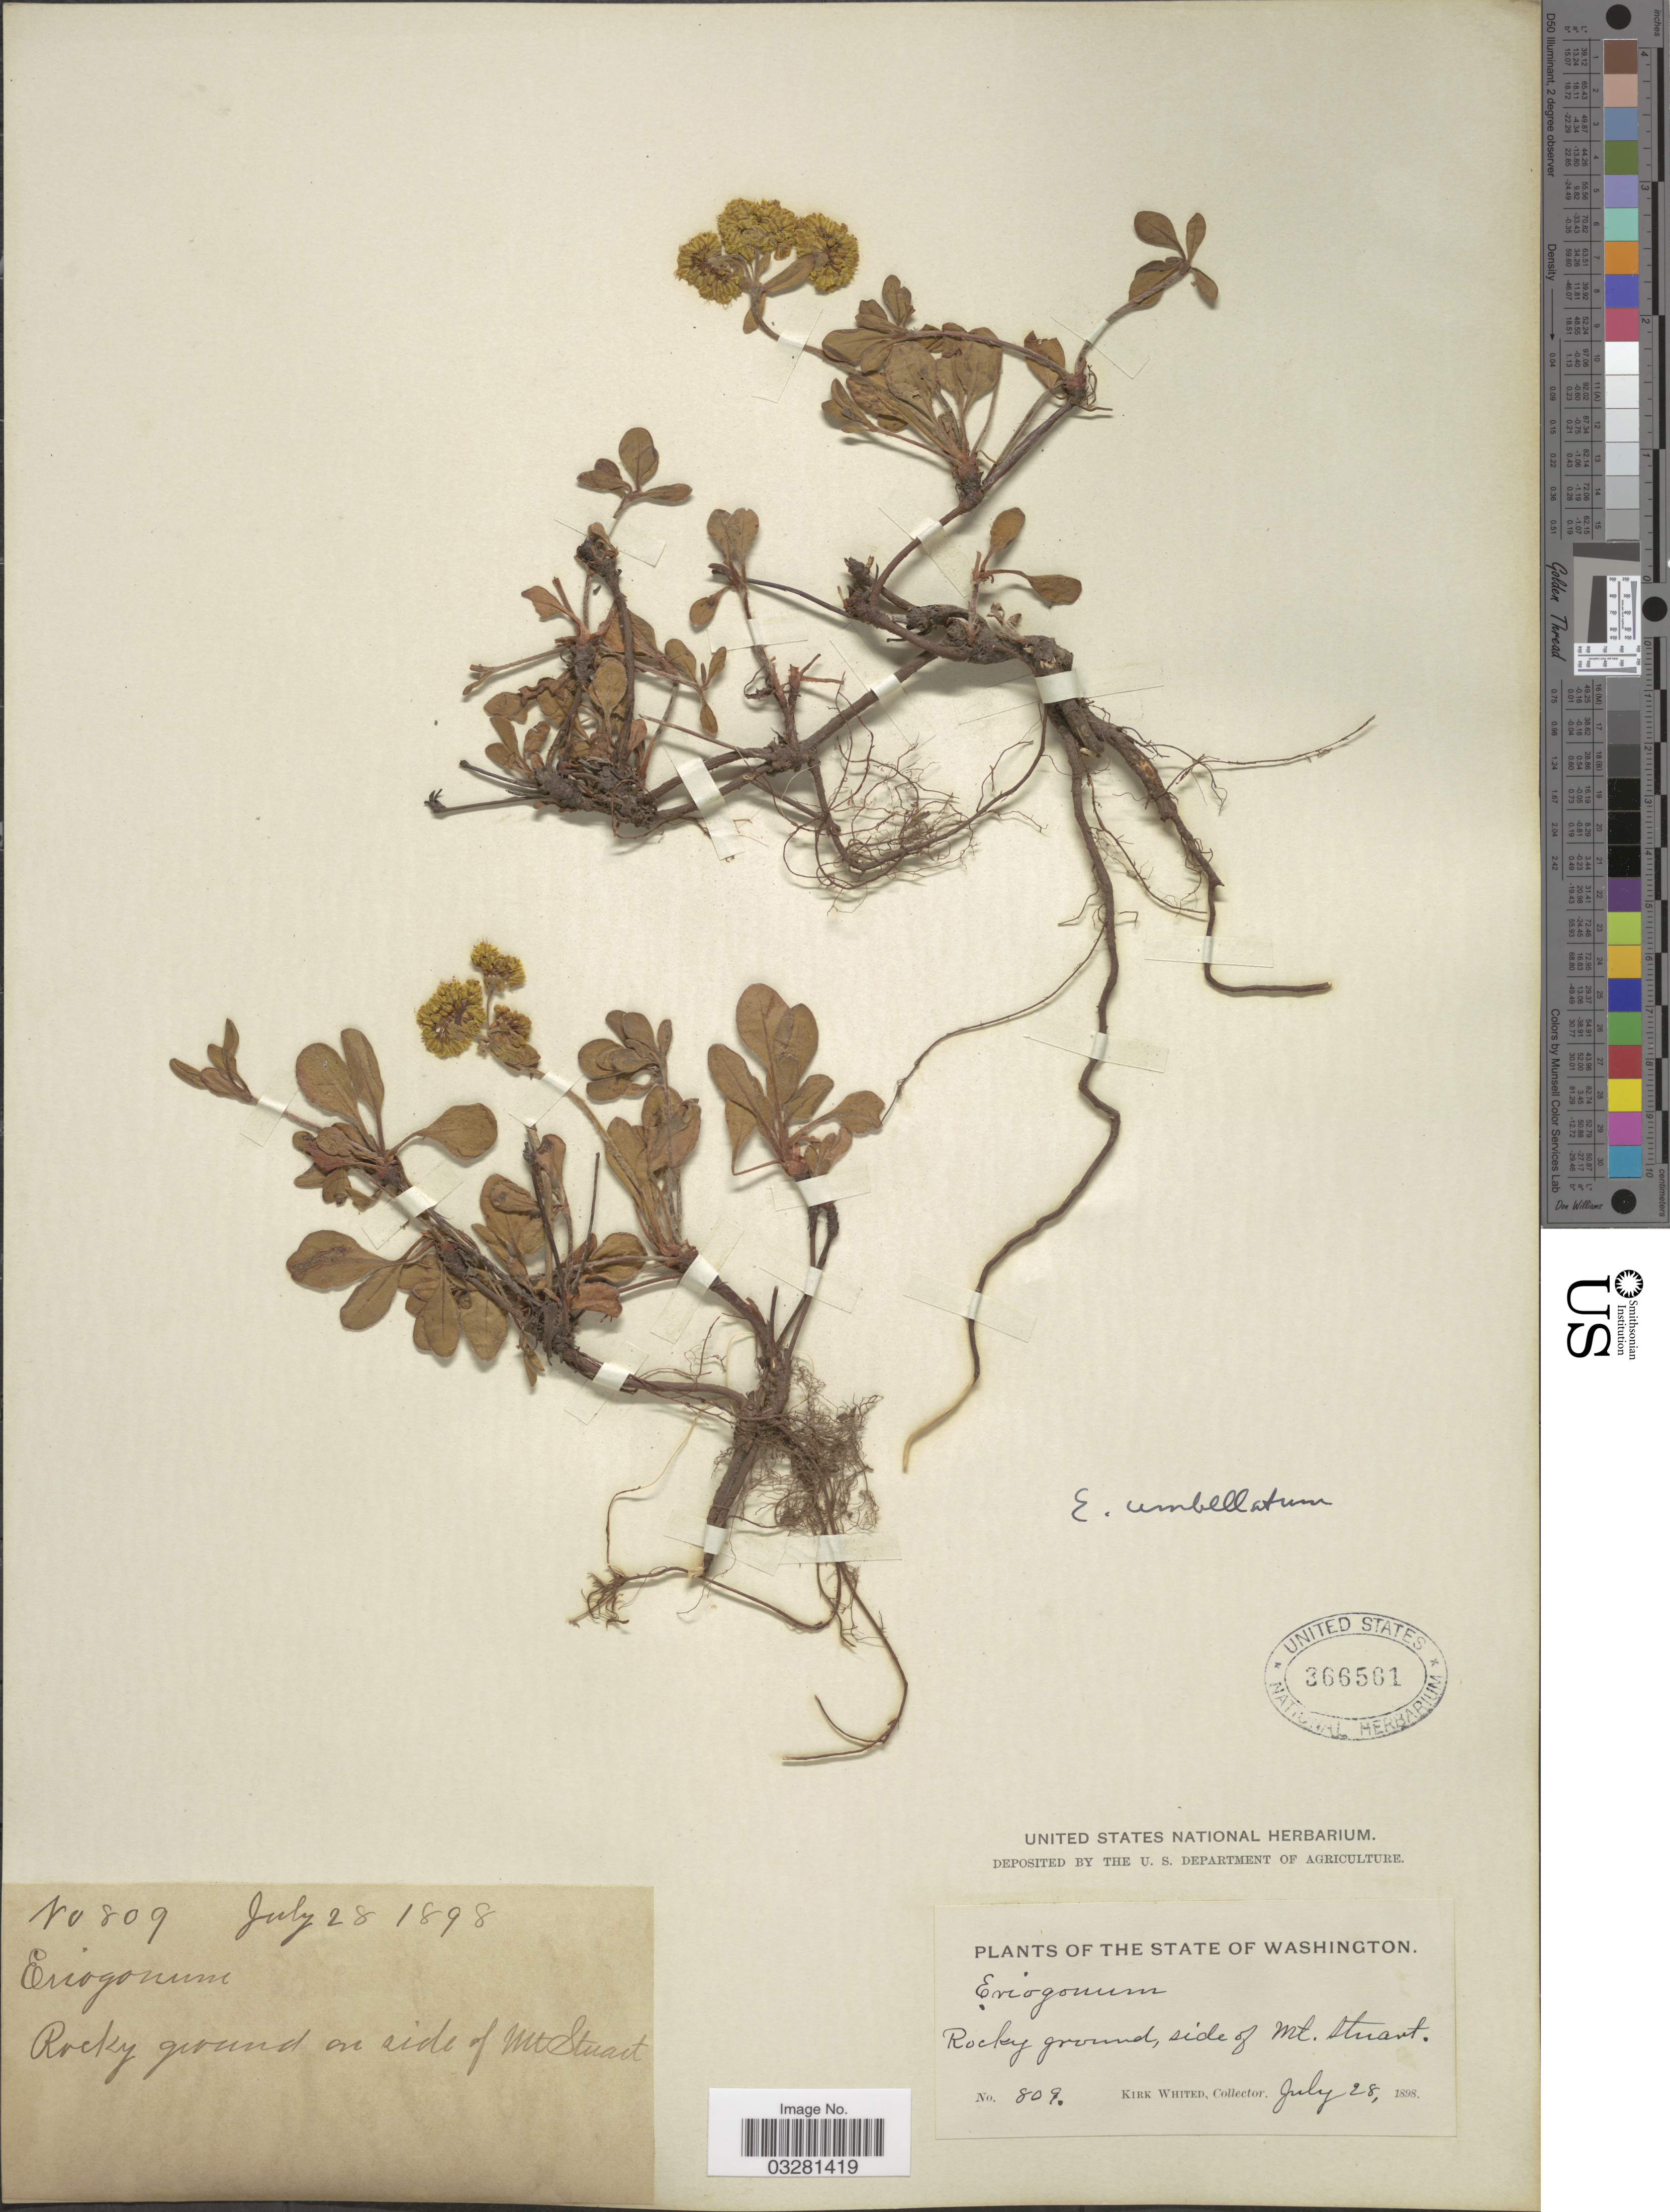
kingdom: Plantae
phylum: Tracheophyta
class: Magnoliopsida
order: Caryophyllales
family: Polygonaceae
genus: Eriogonum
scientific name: Eriogonum biumbellatum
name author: Rydb.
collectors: K. Whited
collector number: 809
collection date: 1898-07-28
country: United States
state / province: Washington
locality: Rocky ground, side of Mt. Stuart.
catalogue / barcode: US 366561